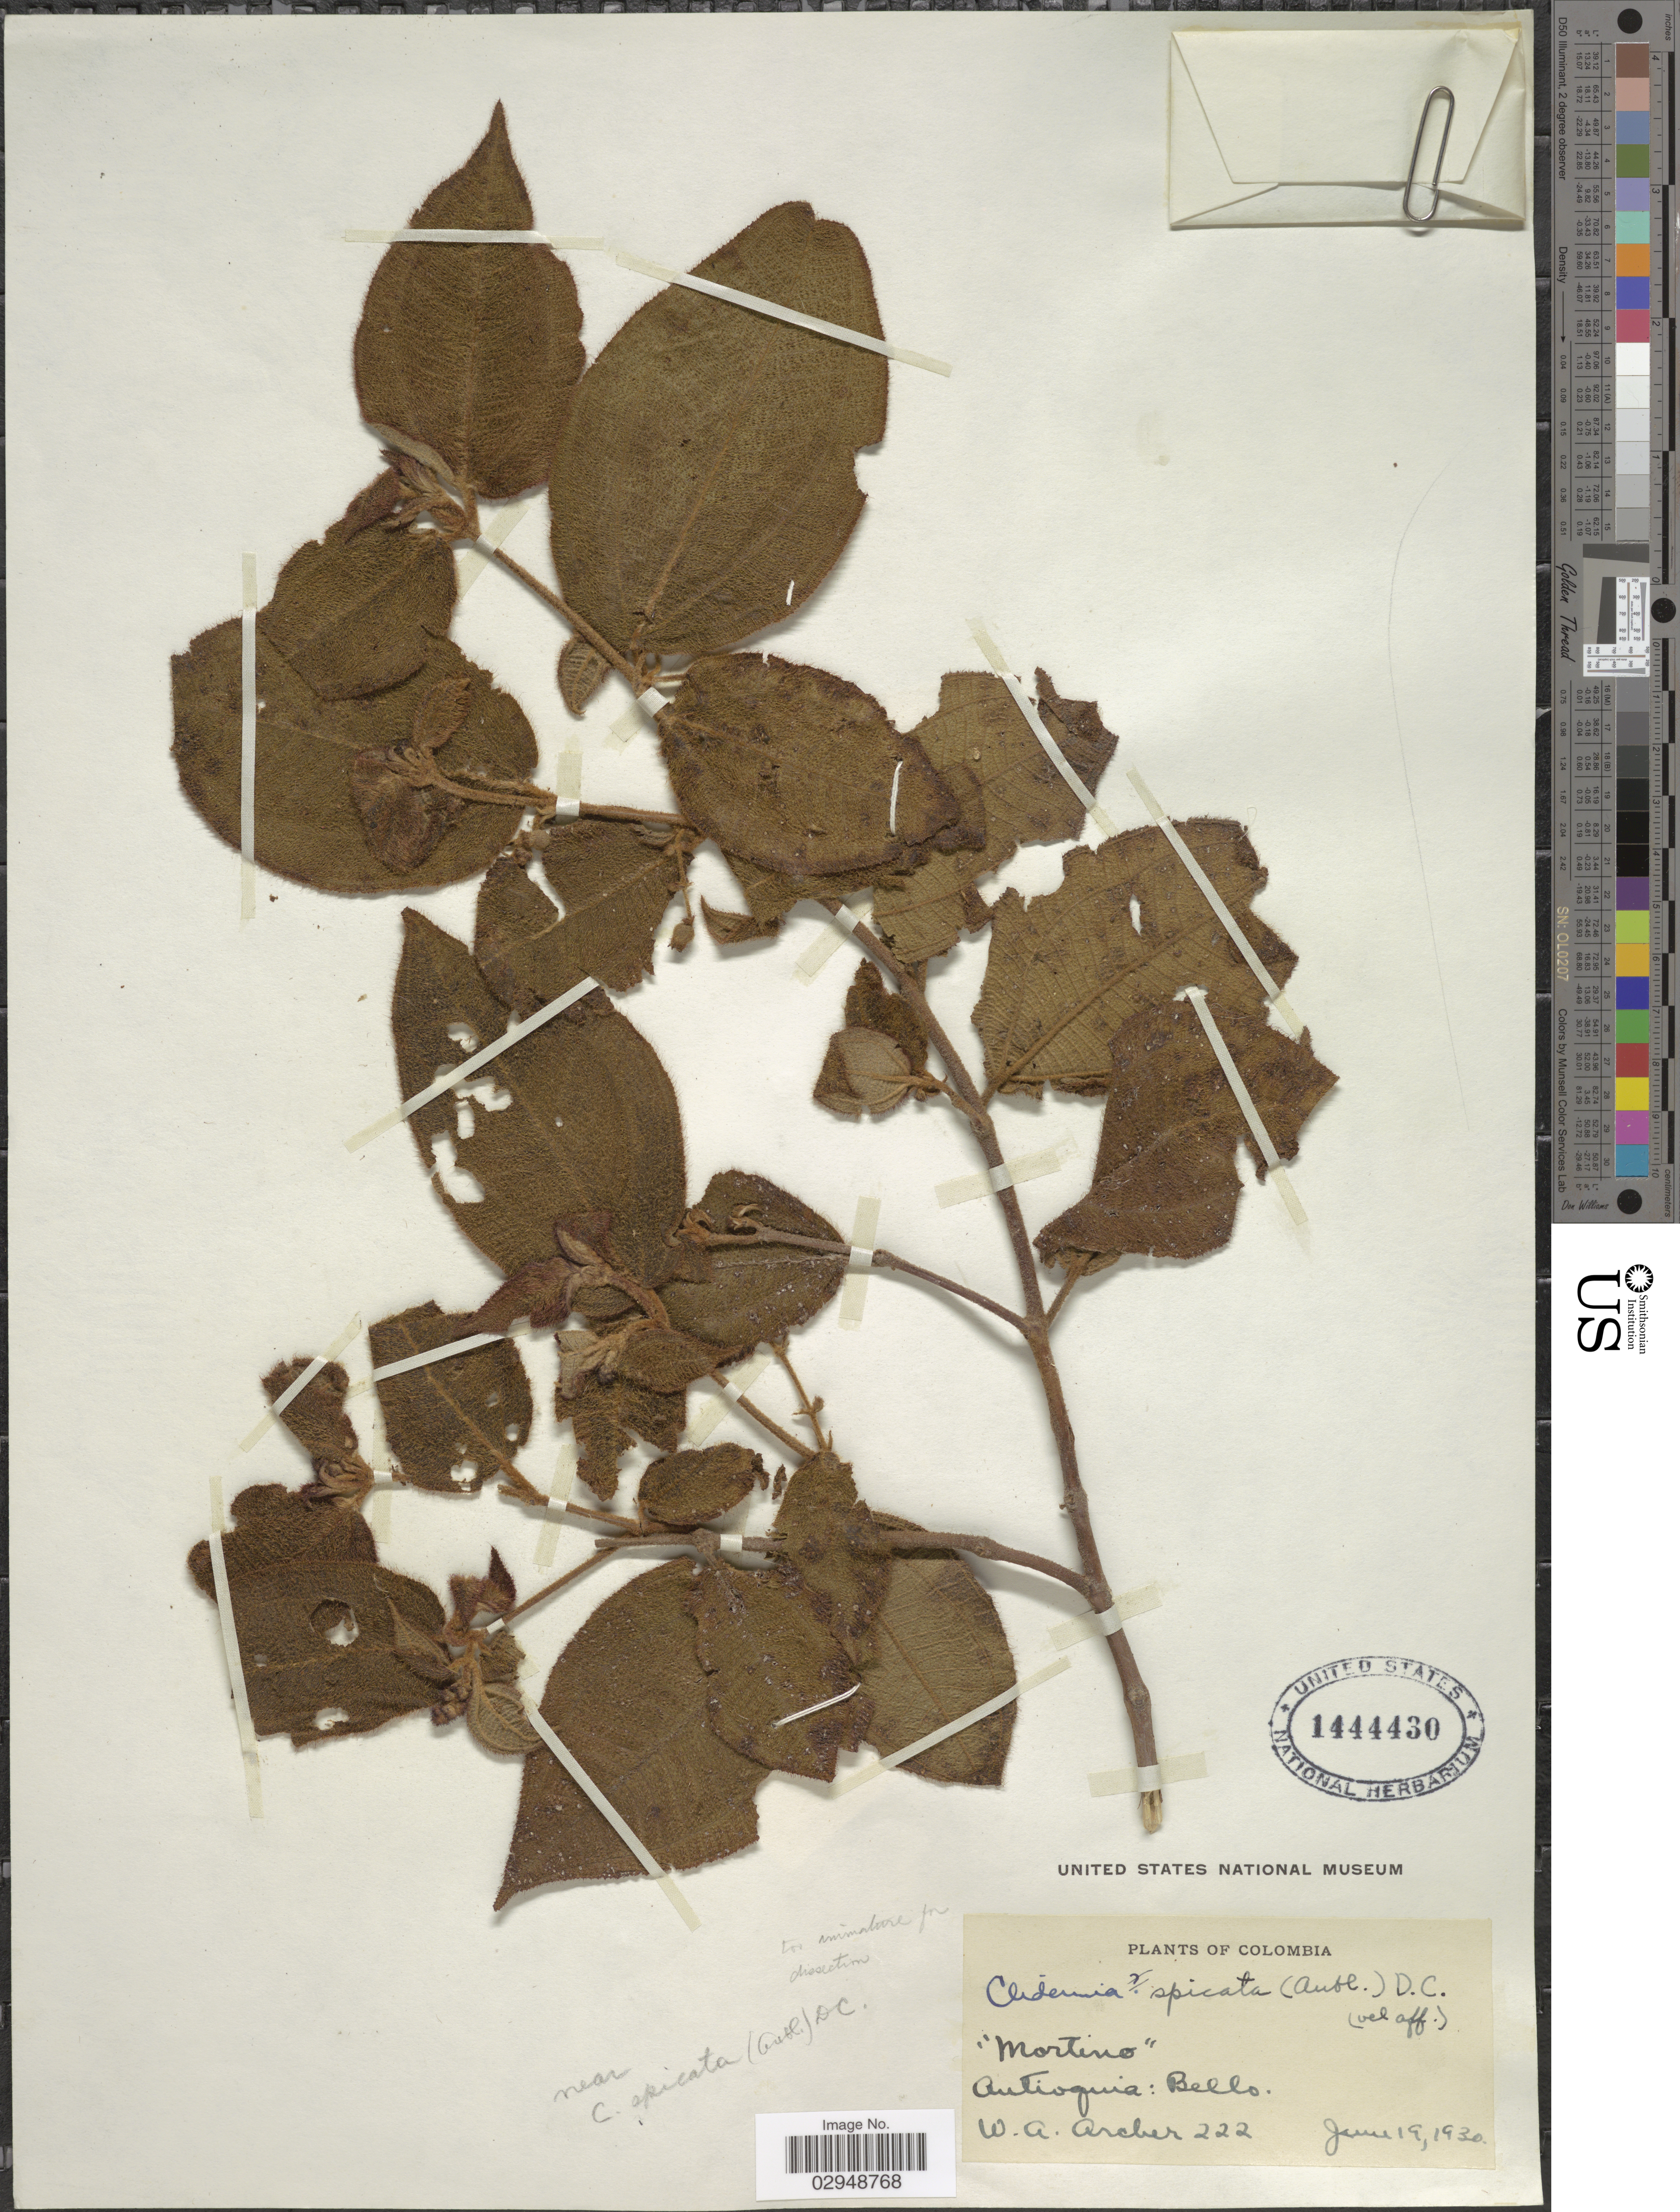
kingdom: Plantae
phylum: Tracheophyta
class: Magnoliopsida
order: Myrtales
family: Melastomataceae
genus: Clidemia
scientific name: Clidemia capitellata var. dependens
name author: (Pav. & D. Don) J.F. Macbr.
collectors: W. Archer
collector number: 222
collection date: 1930-06-19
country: Colombia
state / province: Antioquia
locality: Antioquia: Bello.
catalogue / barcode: US 1444430